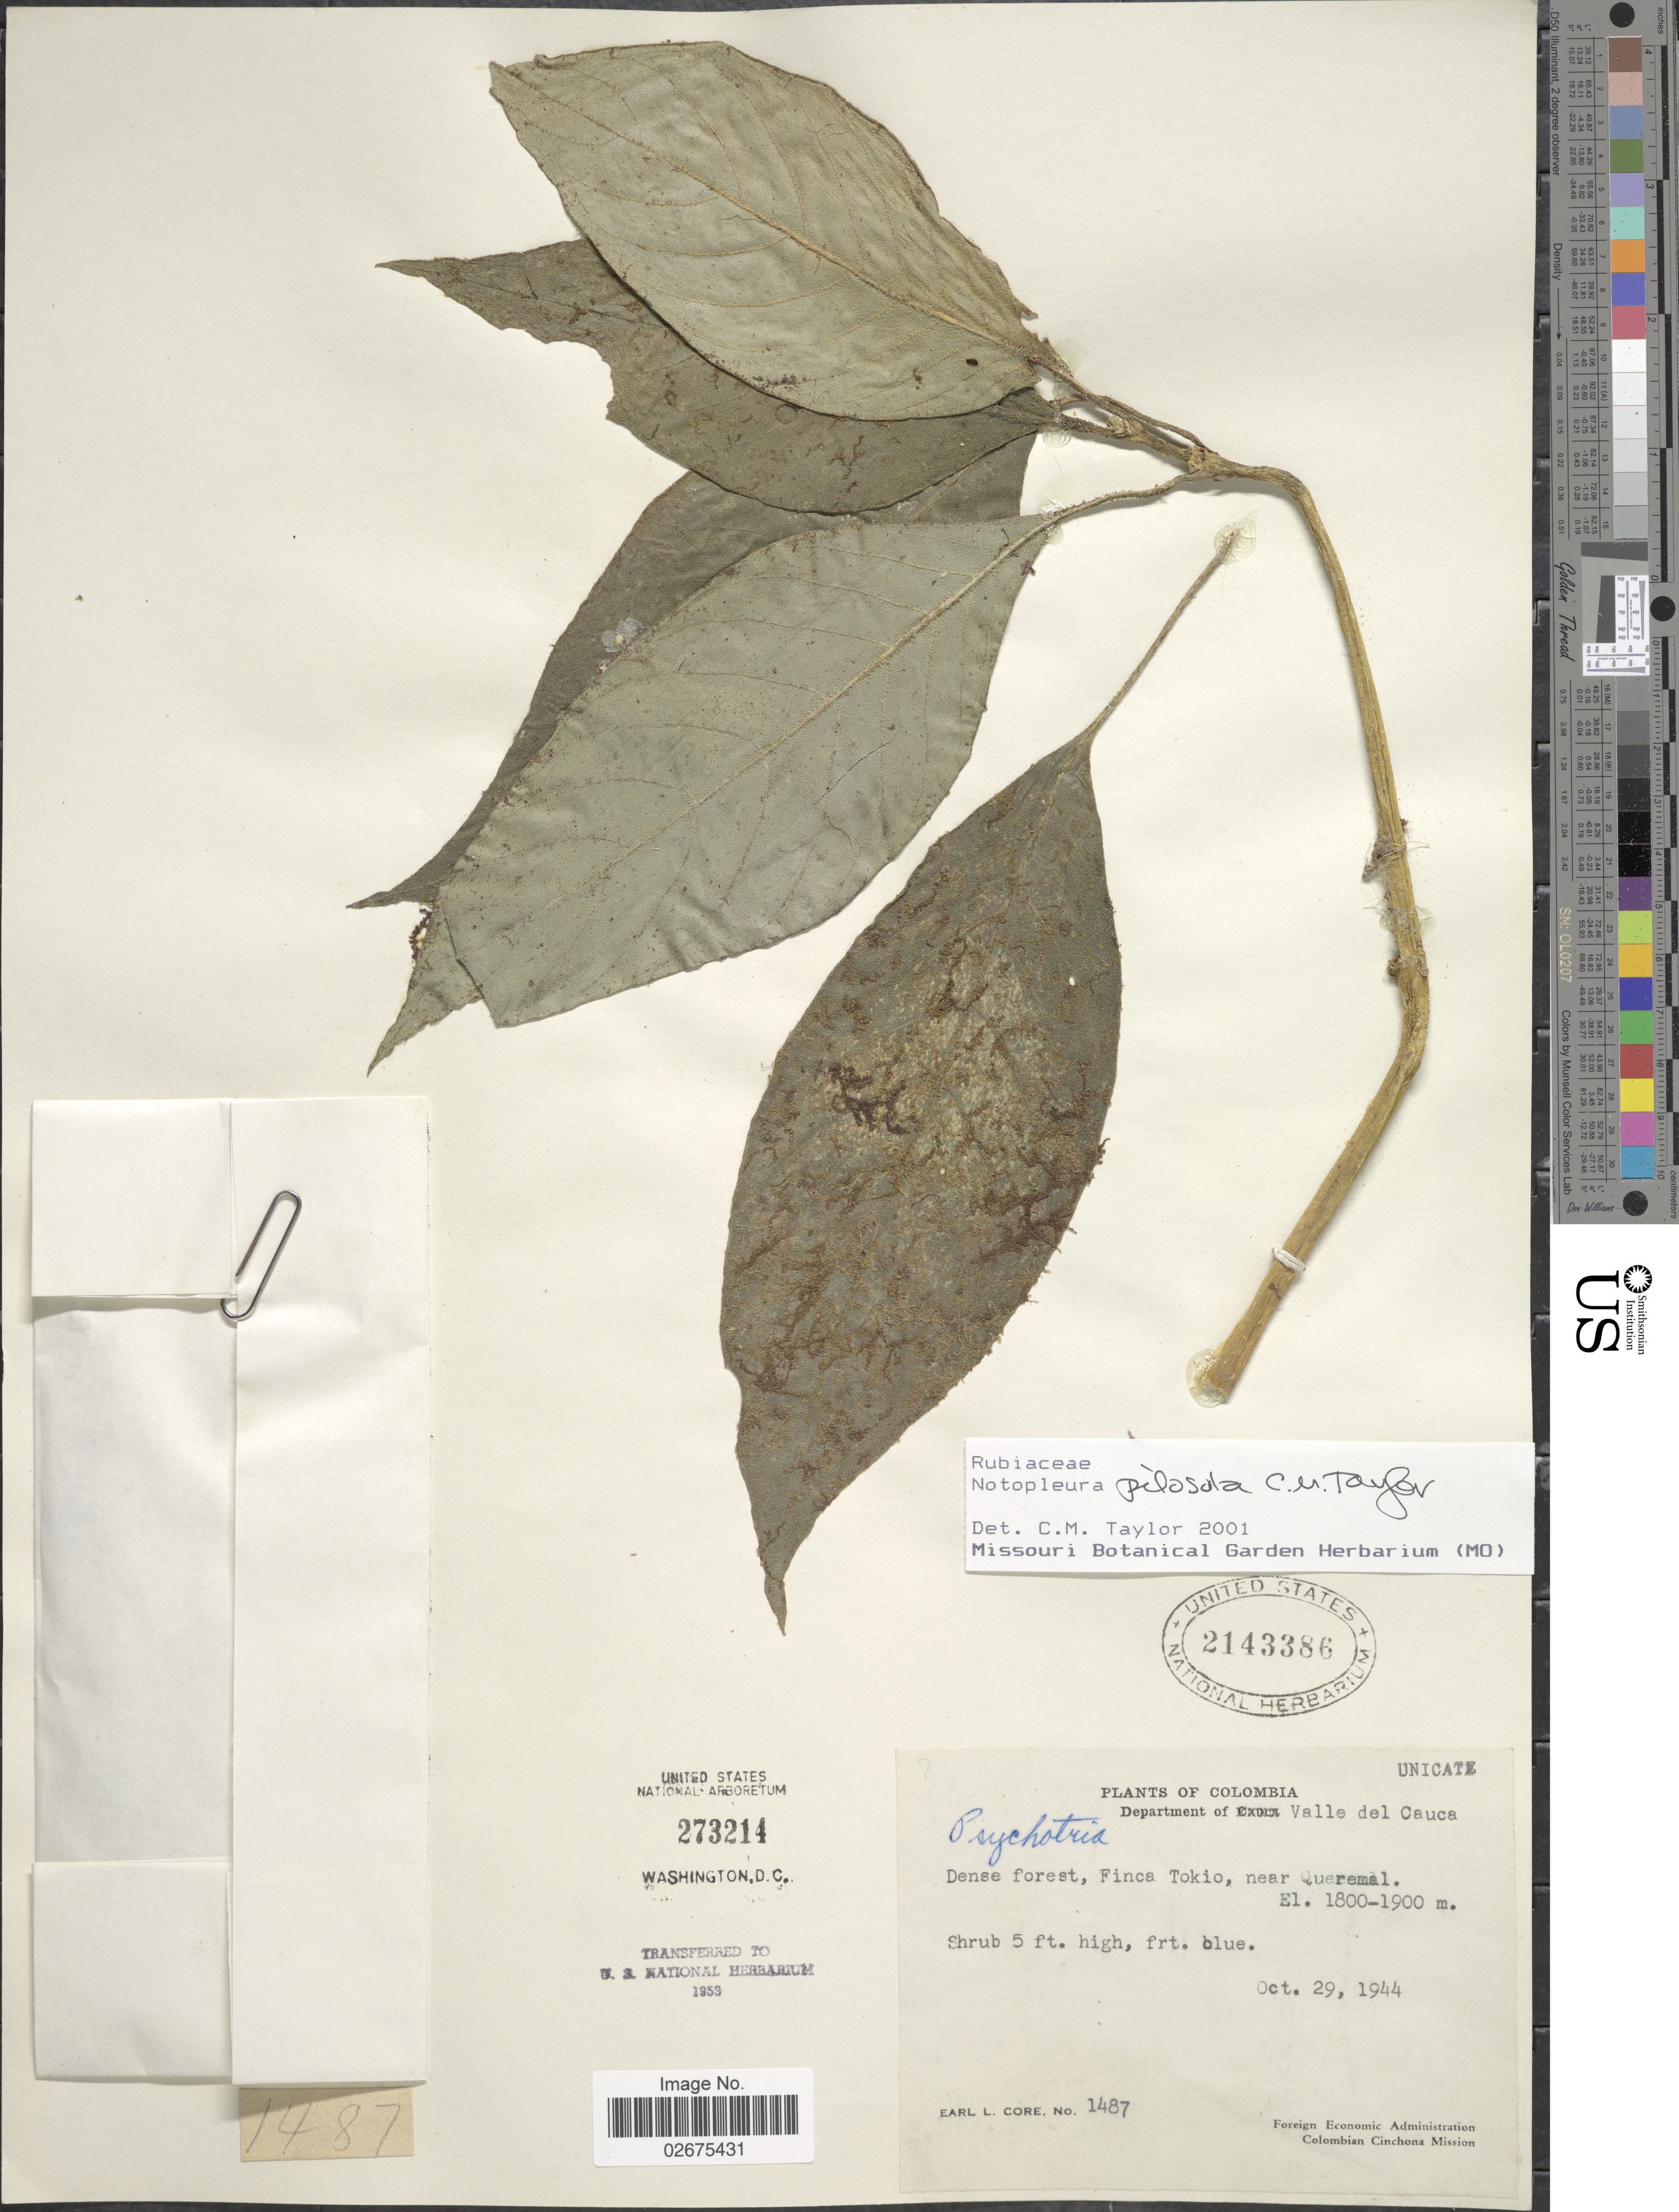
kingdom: Plantae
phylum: Tracheophyta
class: Magnoliopsida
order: Gentianales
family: Rubiaceae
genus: Notopleura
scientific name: Notopleura pilosula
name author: C.M. Taylor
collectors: E. L. Core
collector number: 1487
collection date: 1944-10-29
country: Colombia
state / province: Valle del Cauca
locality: Finca Tokio, near Queremal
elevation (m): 1800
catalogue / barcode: US 2143386